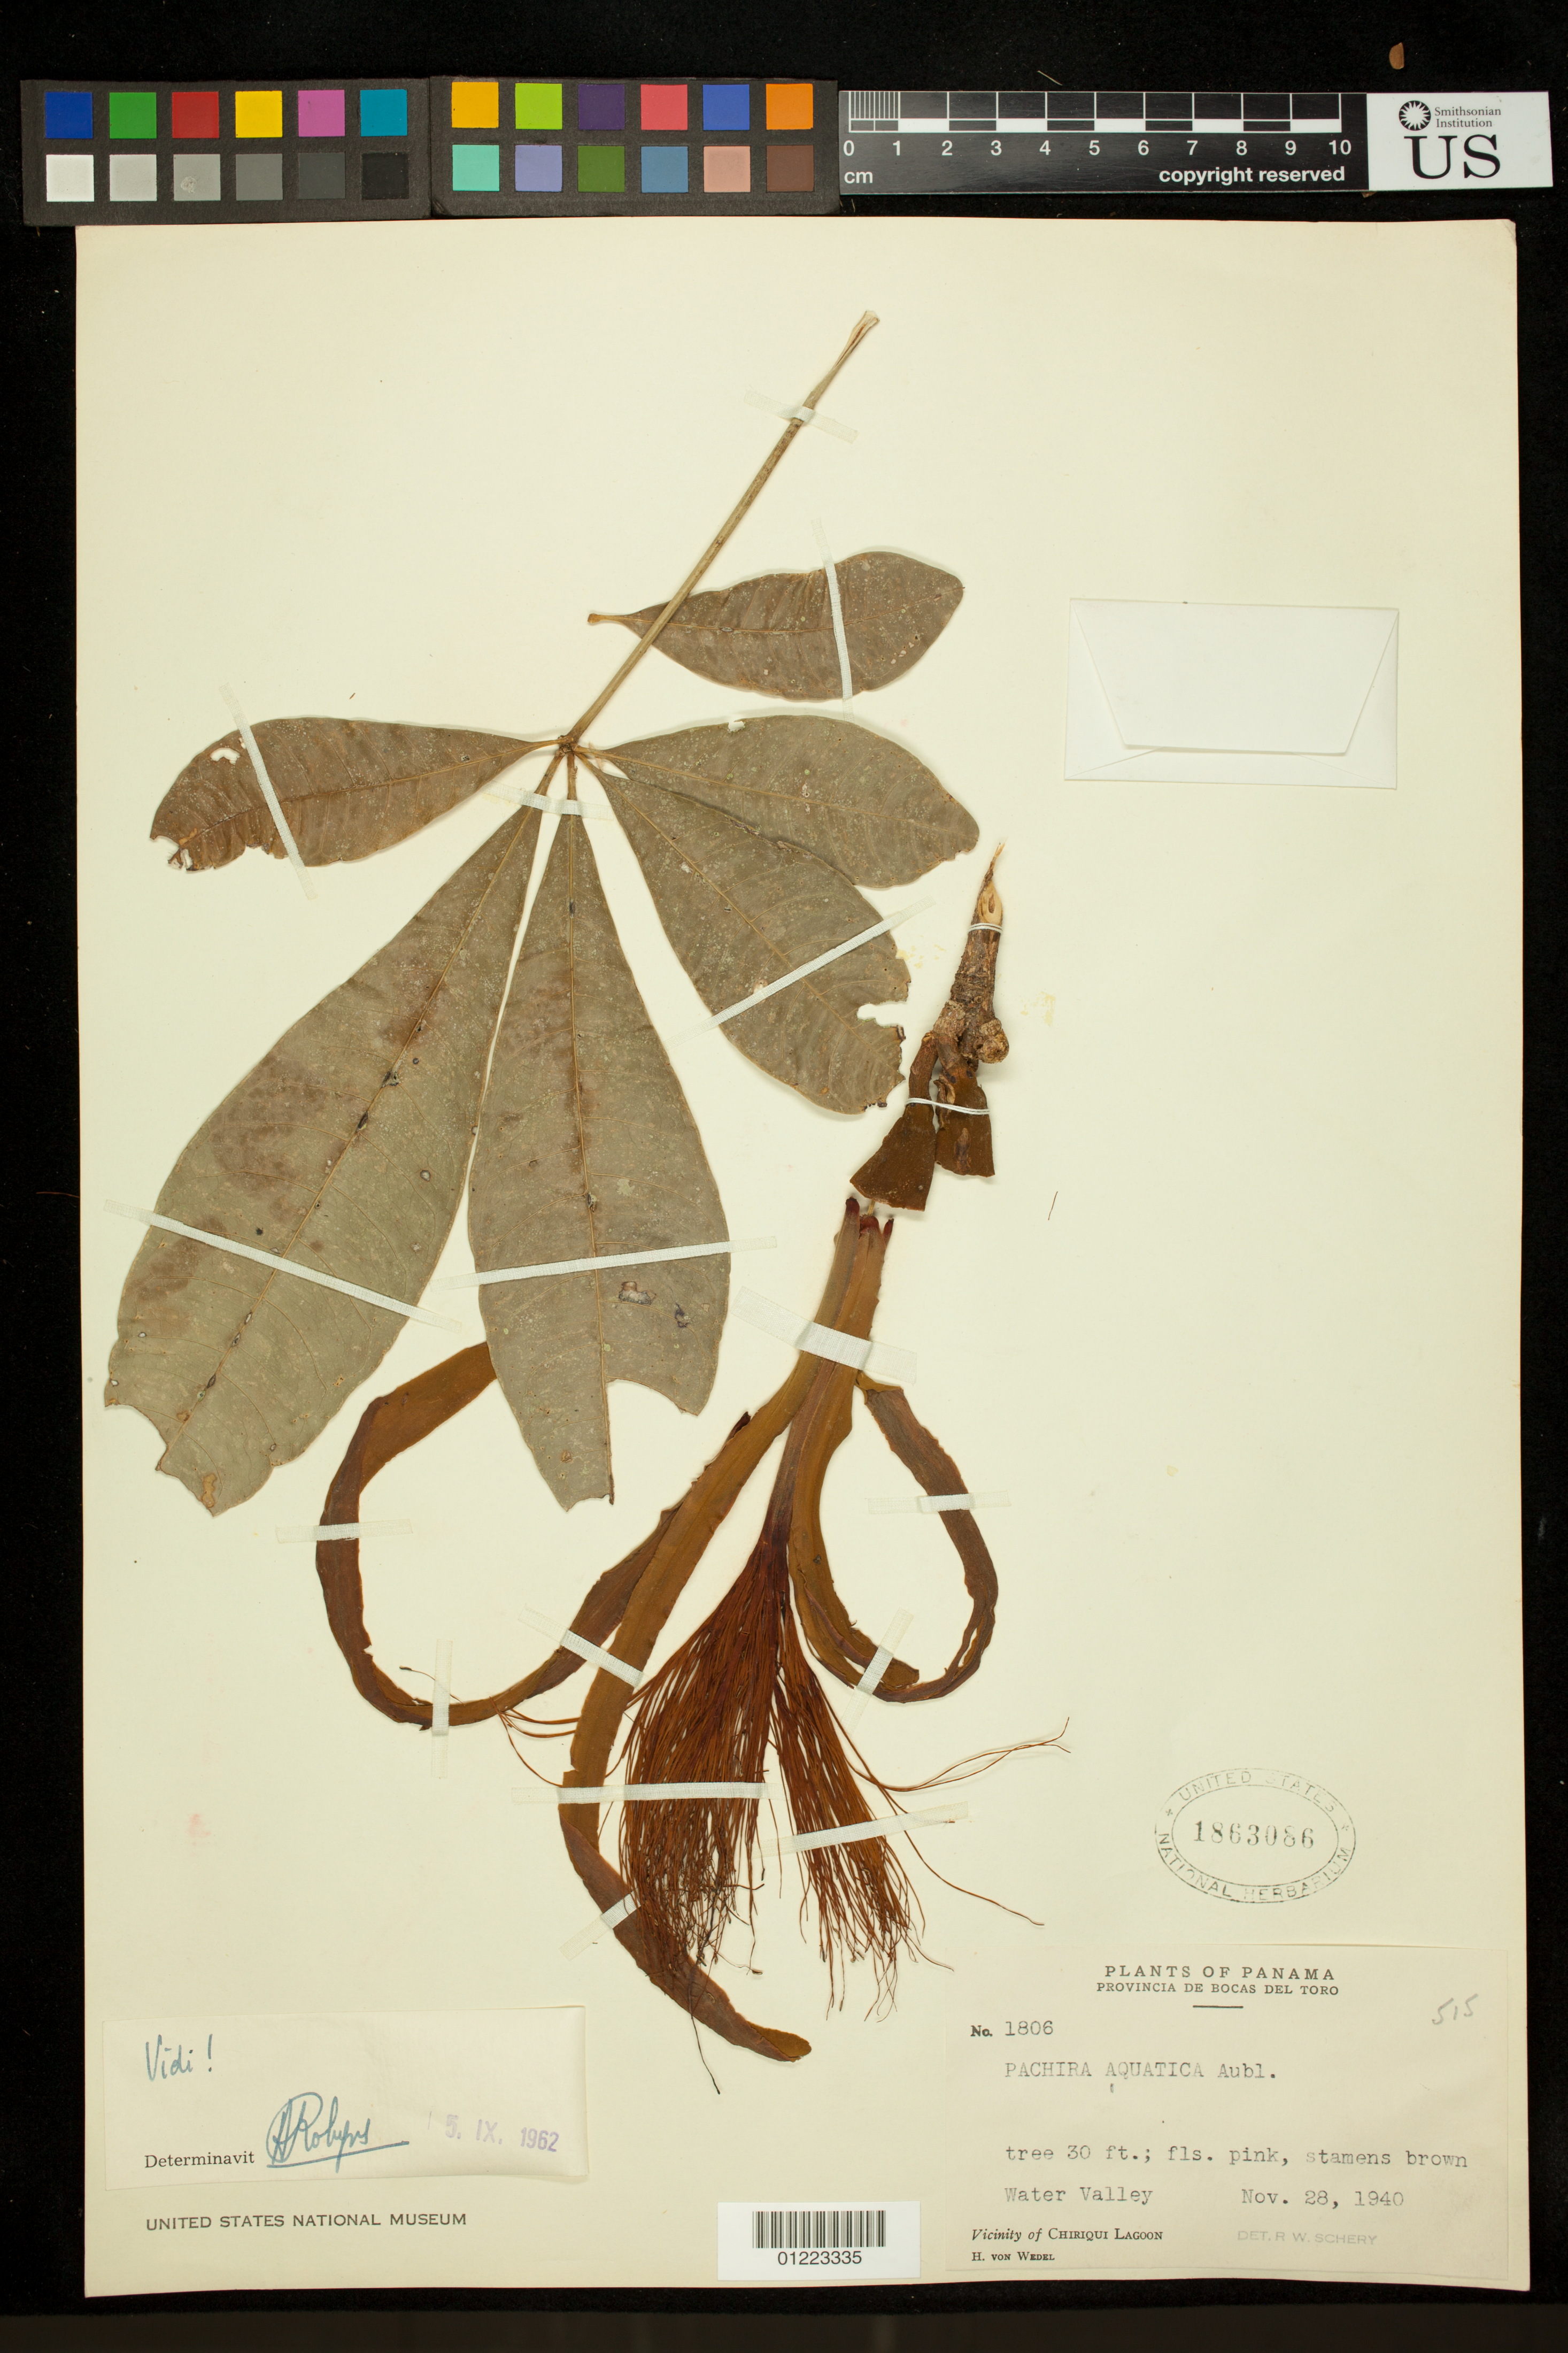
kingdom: Plantae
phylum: Tracheophyta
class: Magnoliopsida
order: Malvales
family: Malvaceae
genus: Pachira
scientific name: Pachira aquatica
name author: Aubl.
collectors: H. von Wedel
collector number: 1806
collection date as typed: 11/28/1940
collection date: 1940-11-28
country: Panama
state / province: Bocas del Toro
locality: Provincia de Bocas del Toro: Water Valley, Vicinity of Chiriqui Lagoon.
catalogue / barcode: US 1863086